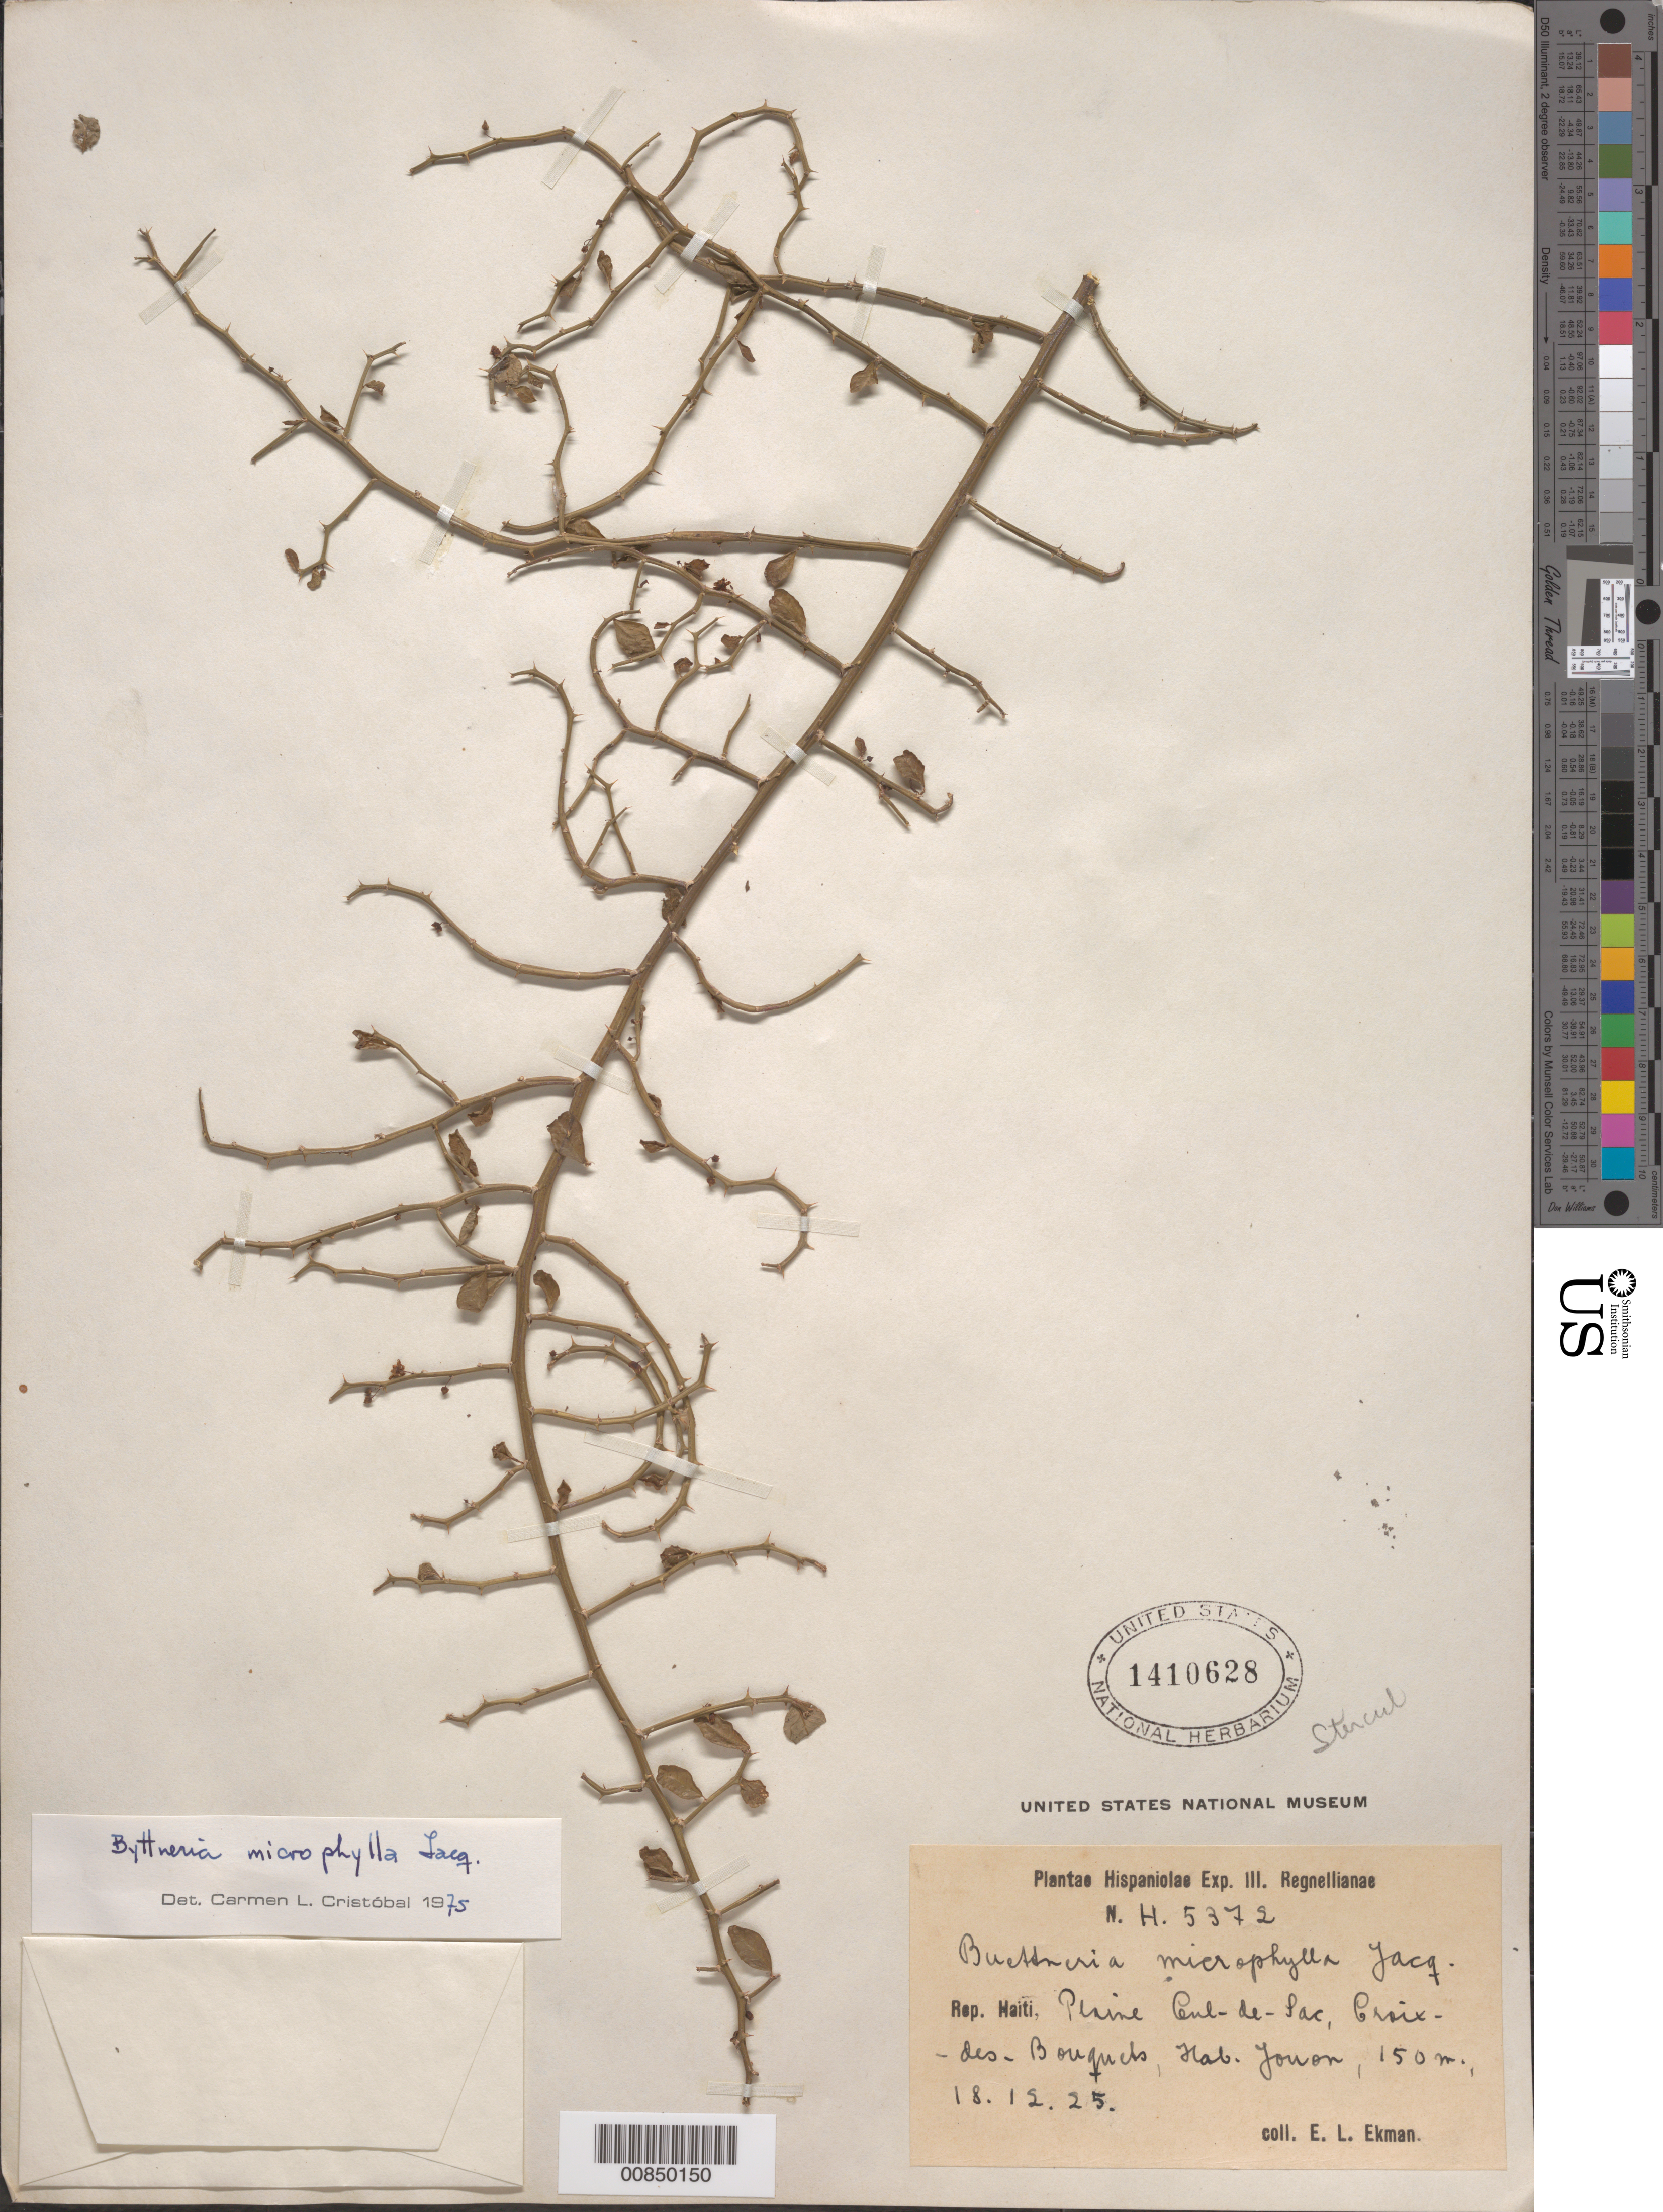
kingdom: Plantae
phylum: Tracheophyta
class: Magnoliopsida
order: Malvales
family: Malvaceae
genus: Byttneria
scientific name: Byttneria microphylla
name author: Jacq.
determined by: Cristóbal, C. L.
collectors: E. L. Ekman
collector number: H 5372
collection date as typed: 18 Dec 1925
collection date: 1925-12-18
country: Haiti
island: Hispaniola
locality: Plaine Cul-de-Sac, Croix-des-Bouquets, Hab. Jouon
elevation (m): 150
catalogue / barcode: US 1410628